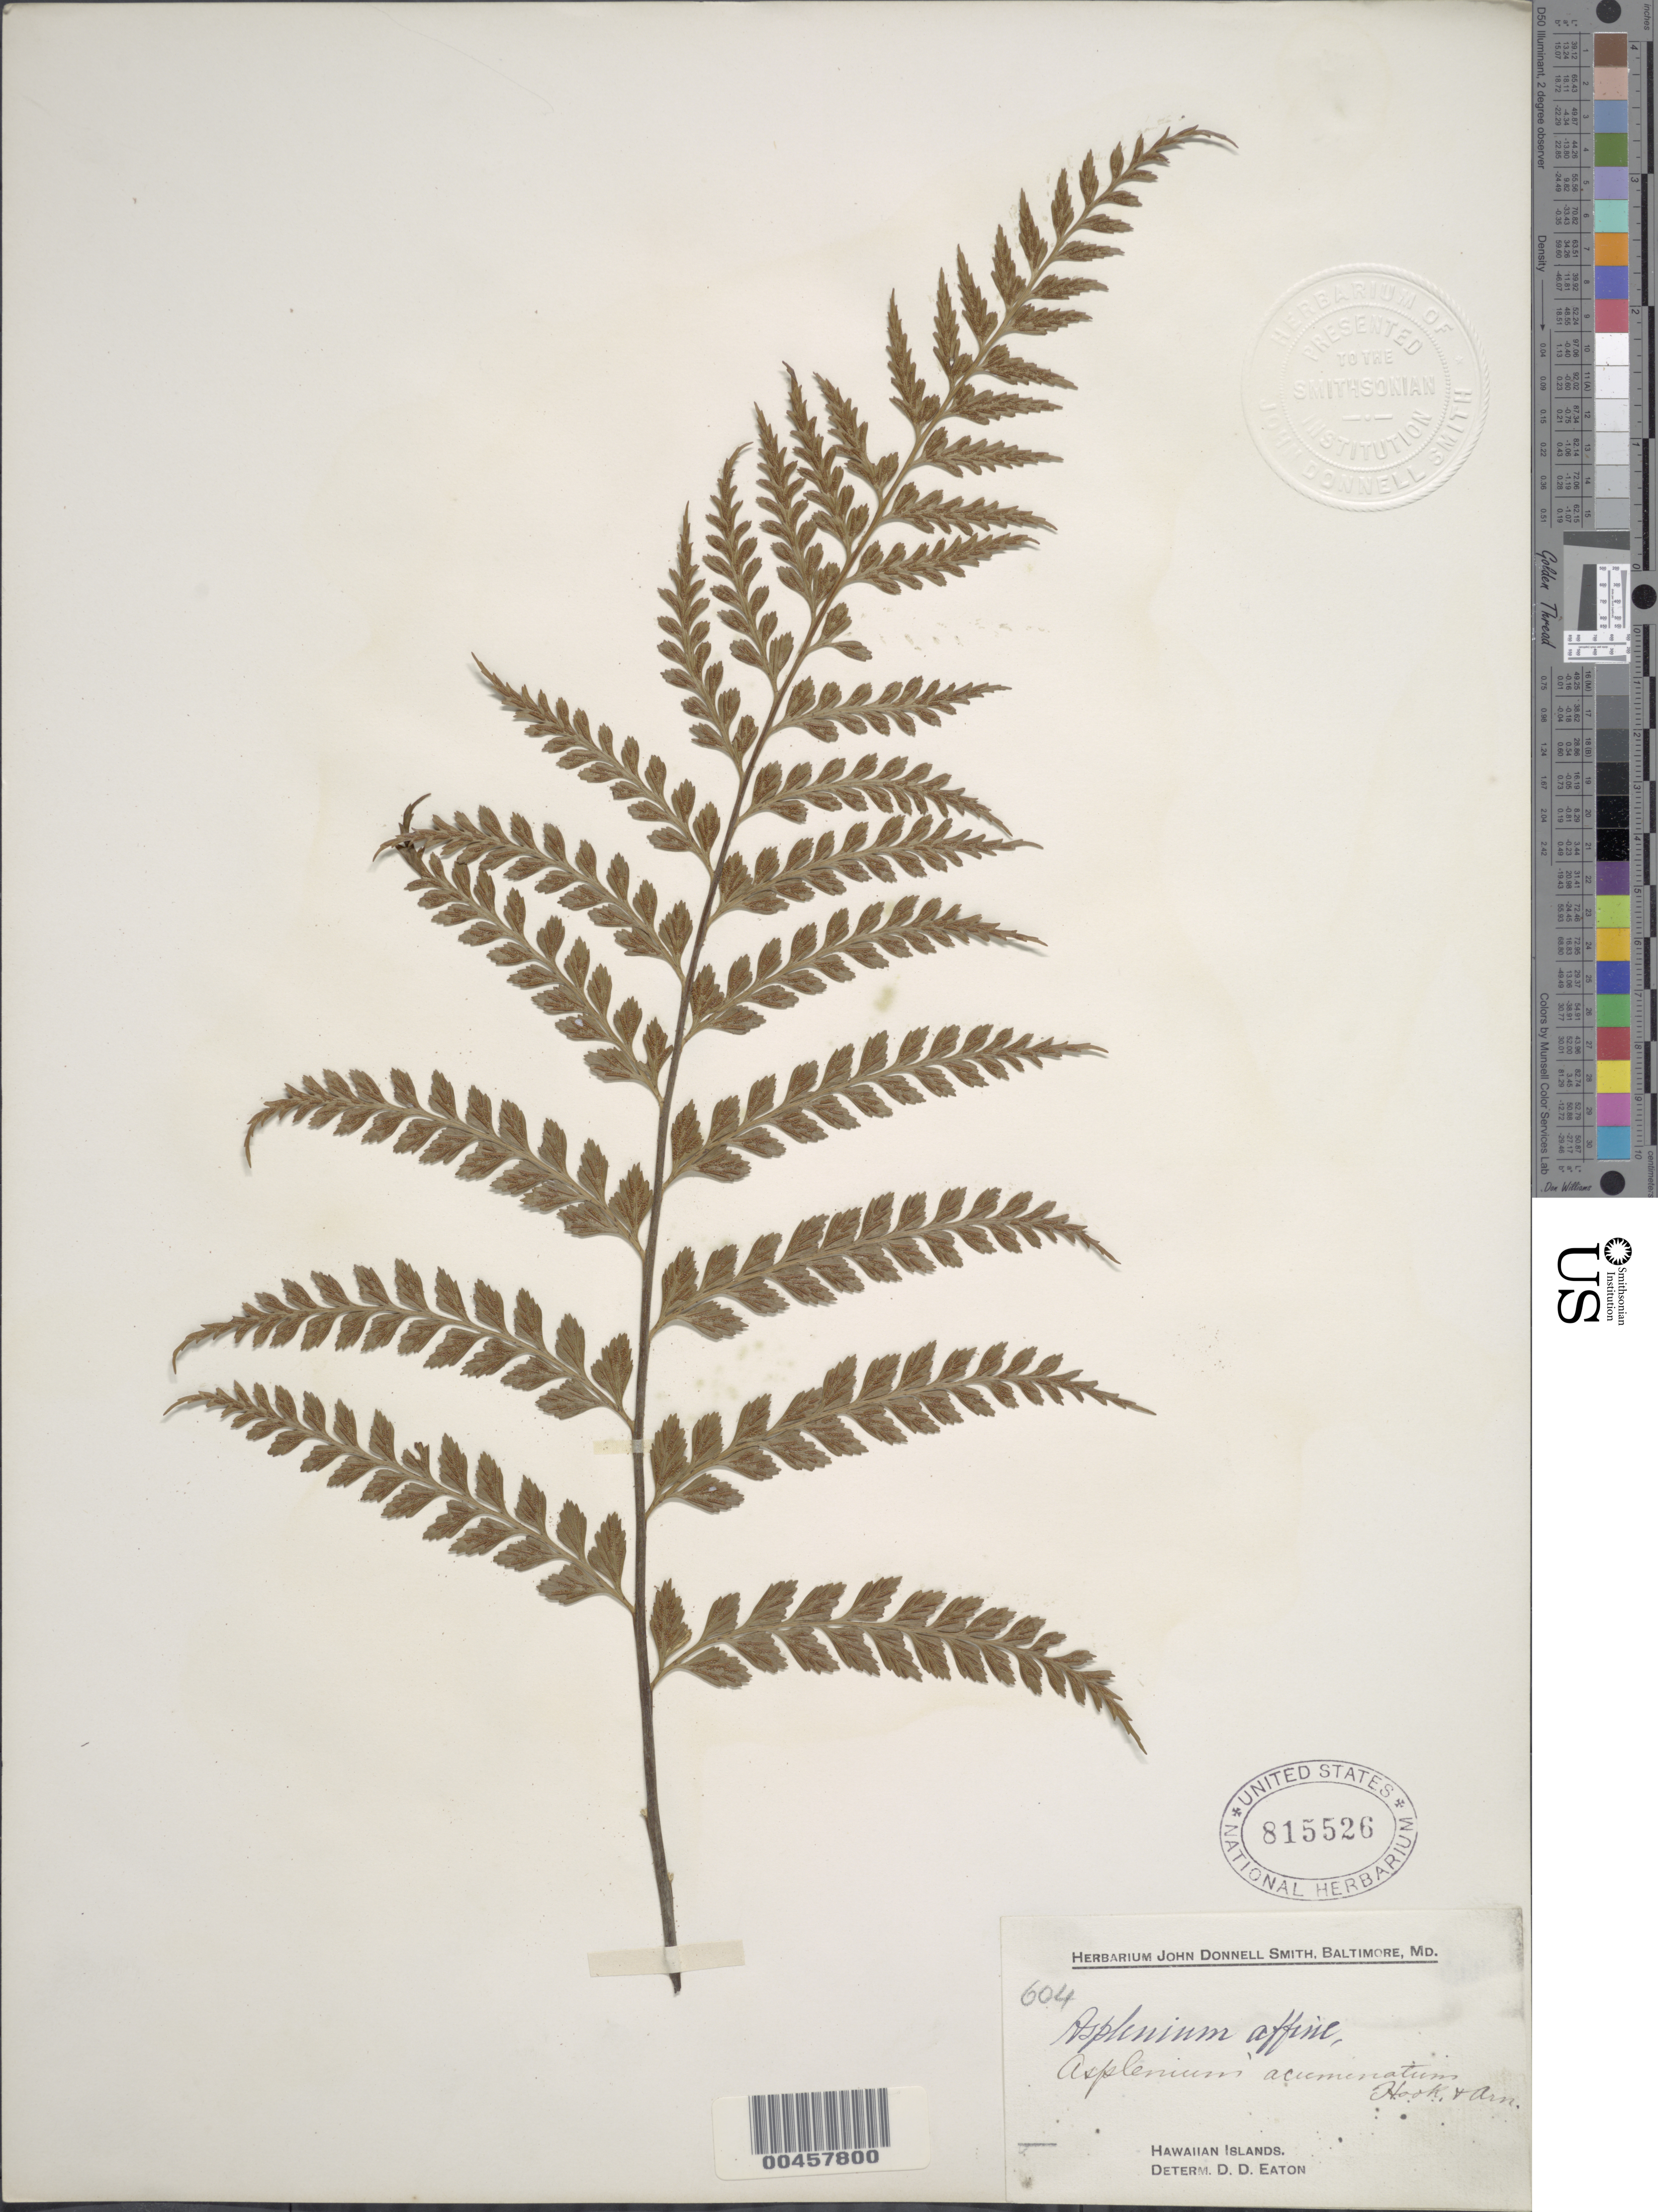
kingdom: Plantae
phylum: Tracheophyta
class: Polypodiopsida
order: Polypodiales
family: Aspleniaceae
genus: Asplenium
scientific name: Asplenium acuminatum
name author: Hook. & Arn.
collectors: J. Donnell Smith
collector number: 604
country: United States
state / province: Hawaii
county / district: Hawaii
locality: Hawaiian Islands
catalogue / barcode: US 815526